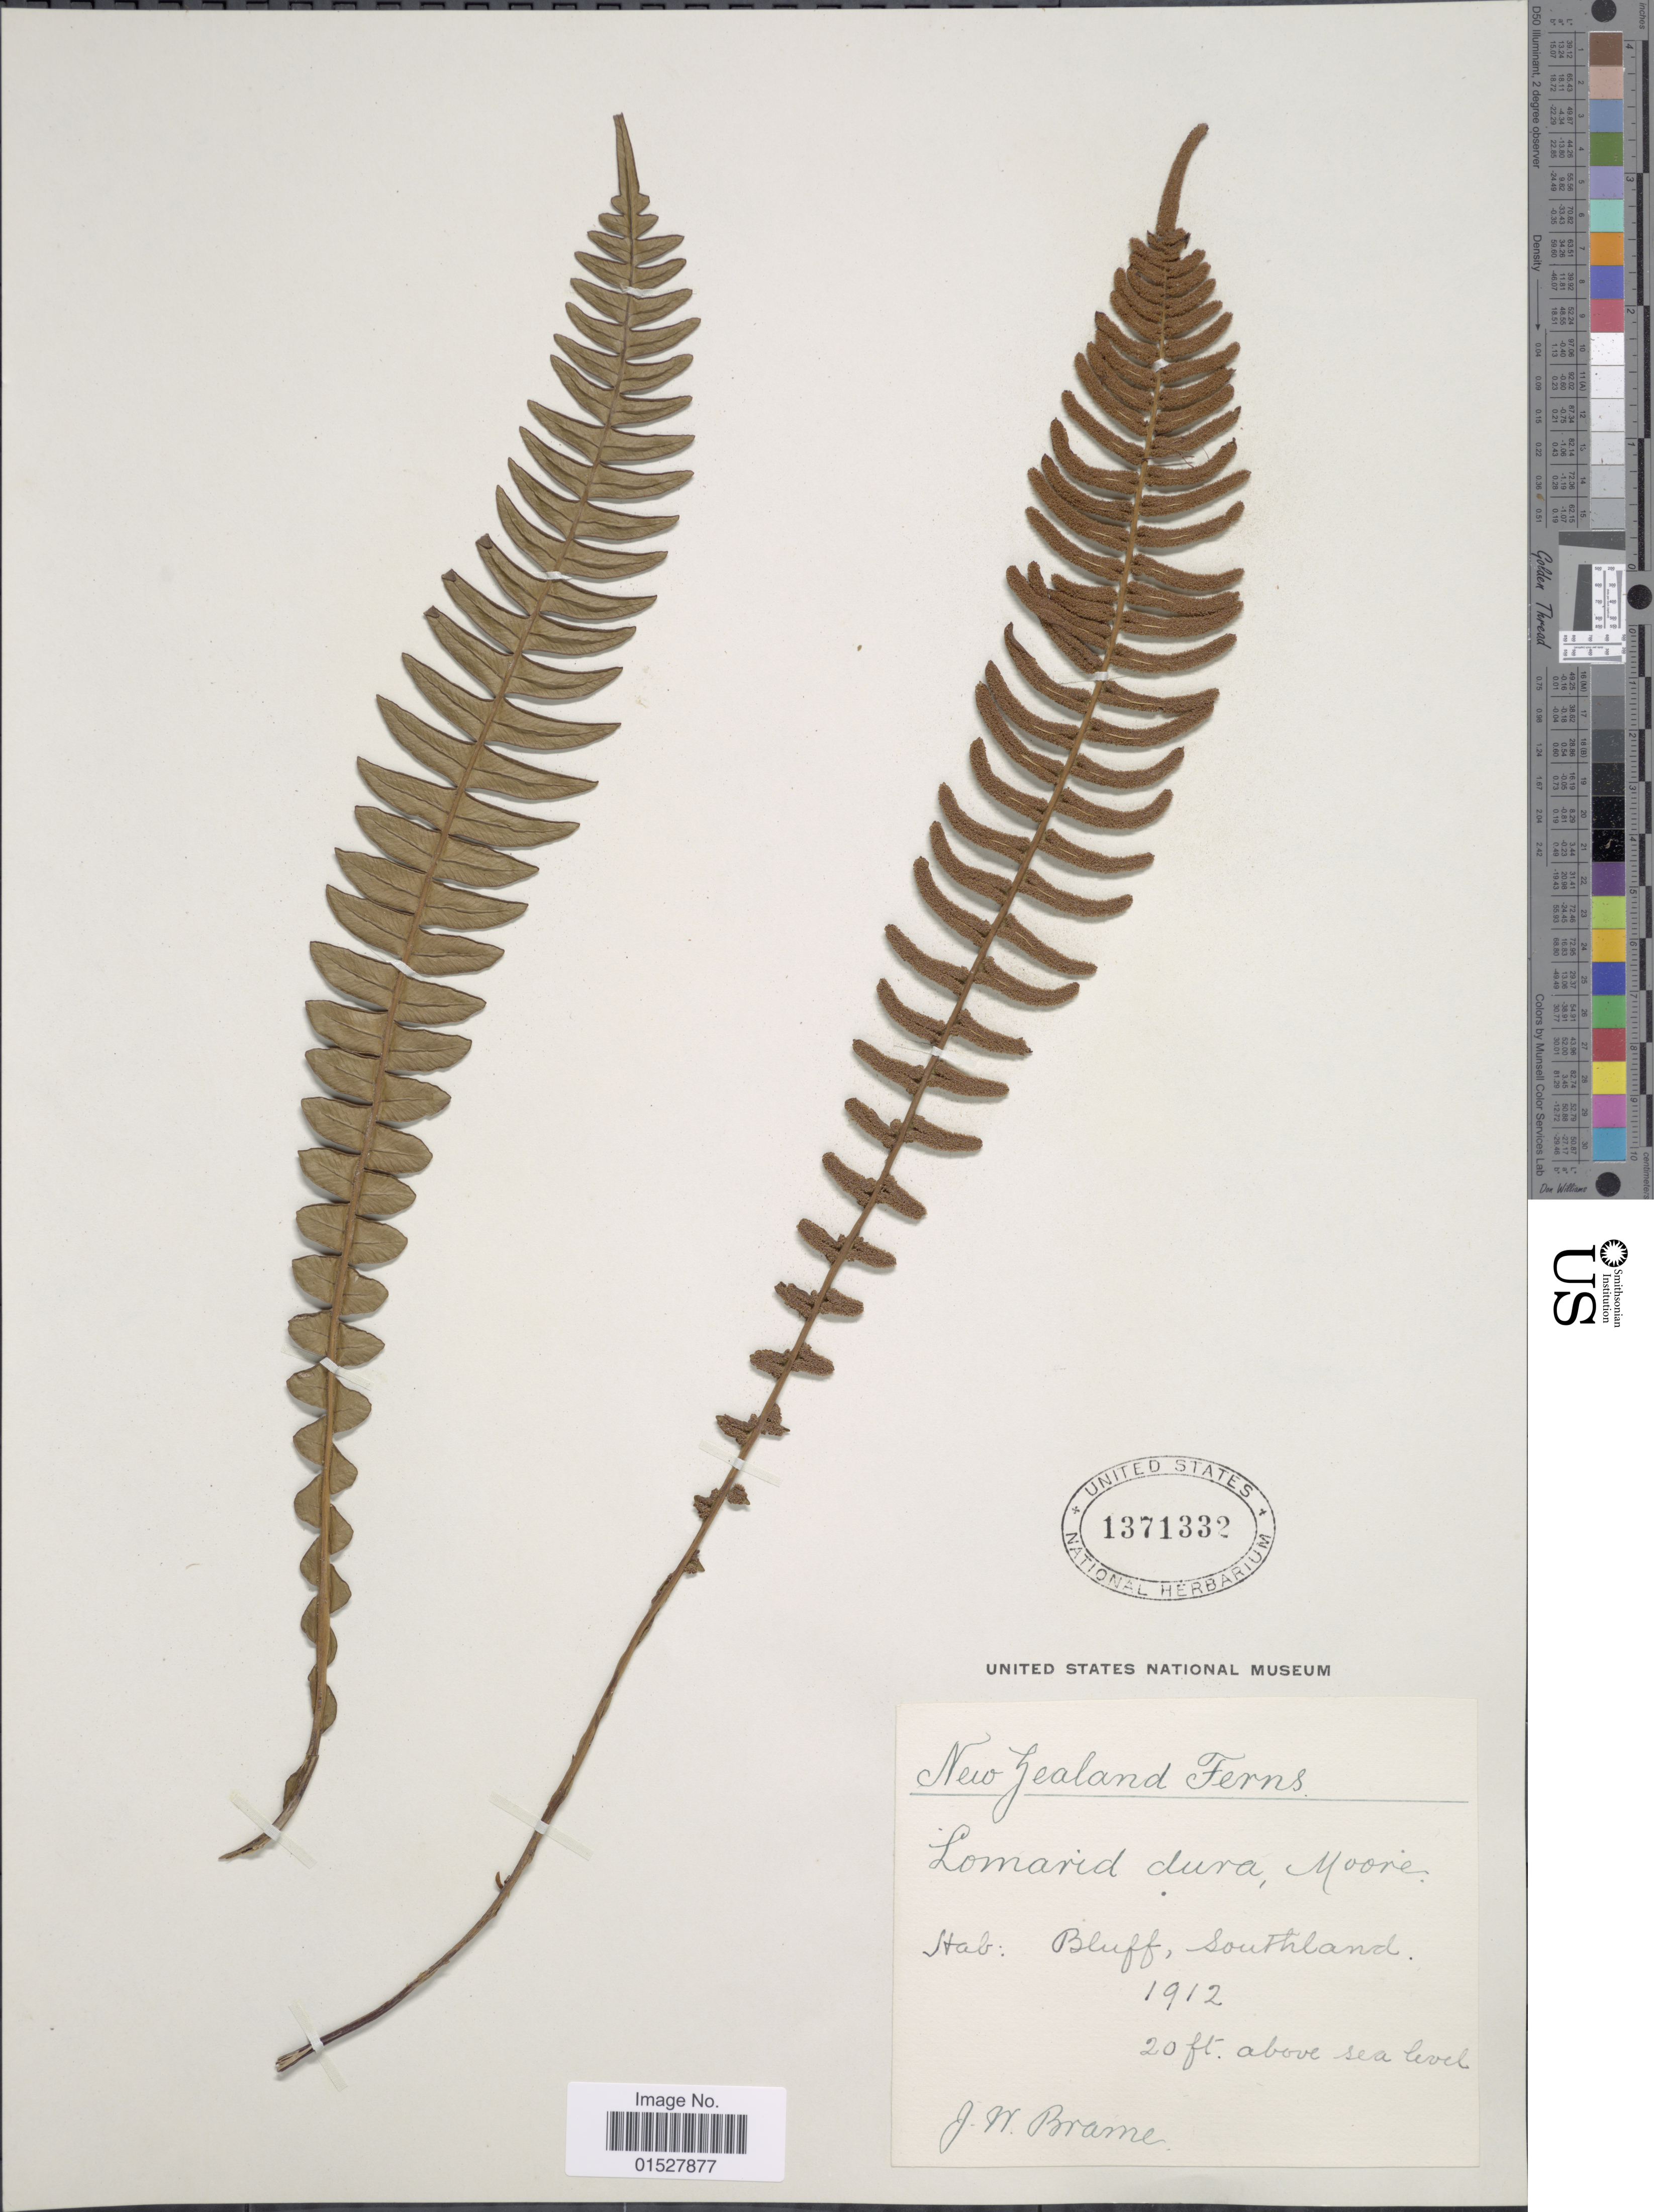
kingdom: Plantae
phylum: Tracheophyta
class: Polypodiopsida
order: Polypodiales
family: Blechnaceae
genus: Blechnum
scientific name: Blechnum durum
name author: (T. Moore) C. Chr.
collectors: J. Brame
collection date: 1912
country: New Zealand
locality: Bluff, Southland.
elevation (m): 6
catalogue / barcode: US 1371332